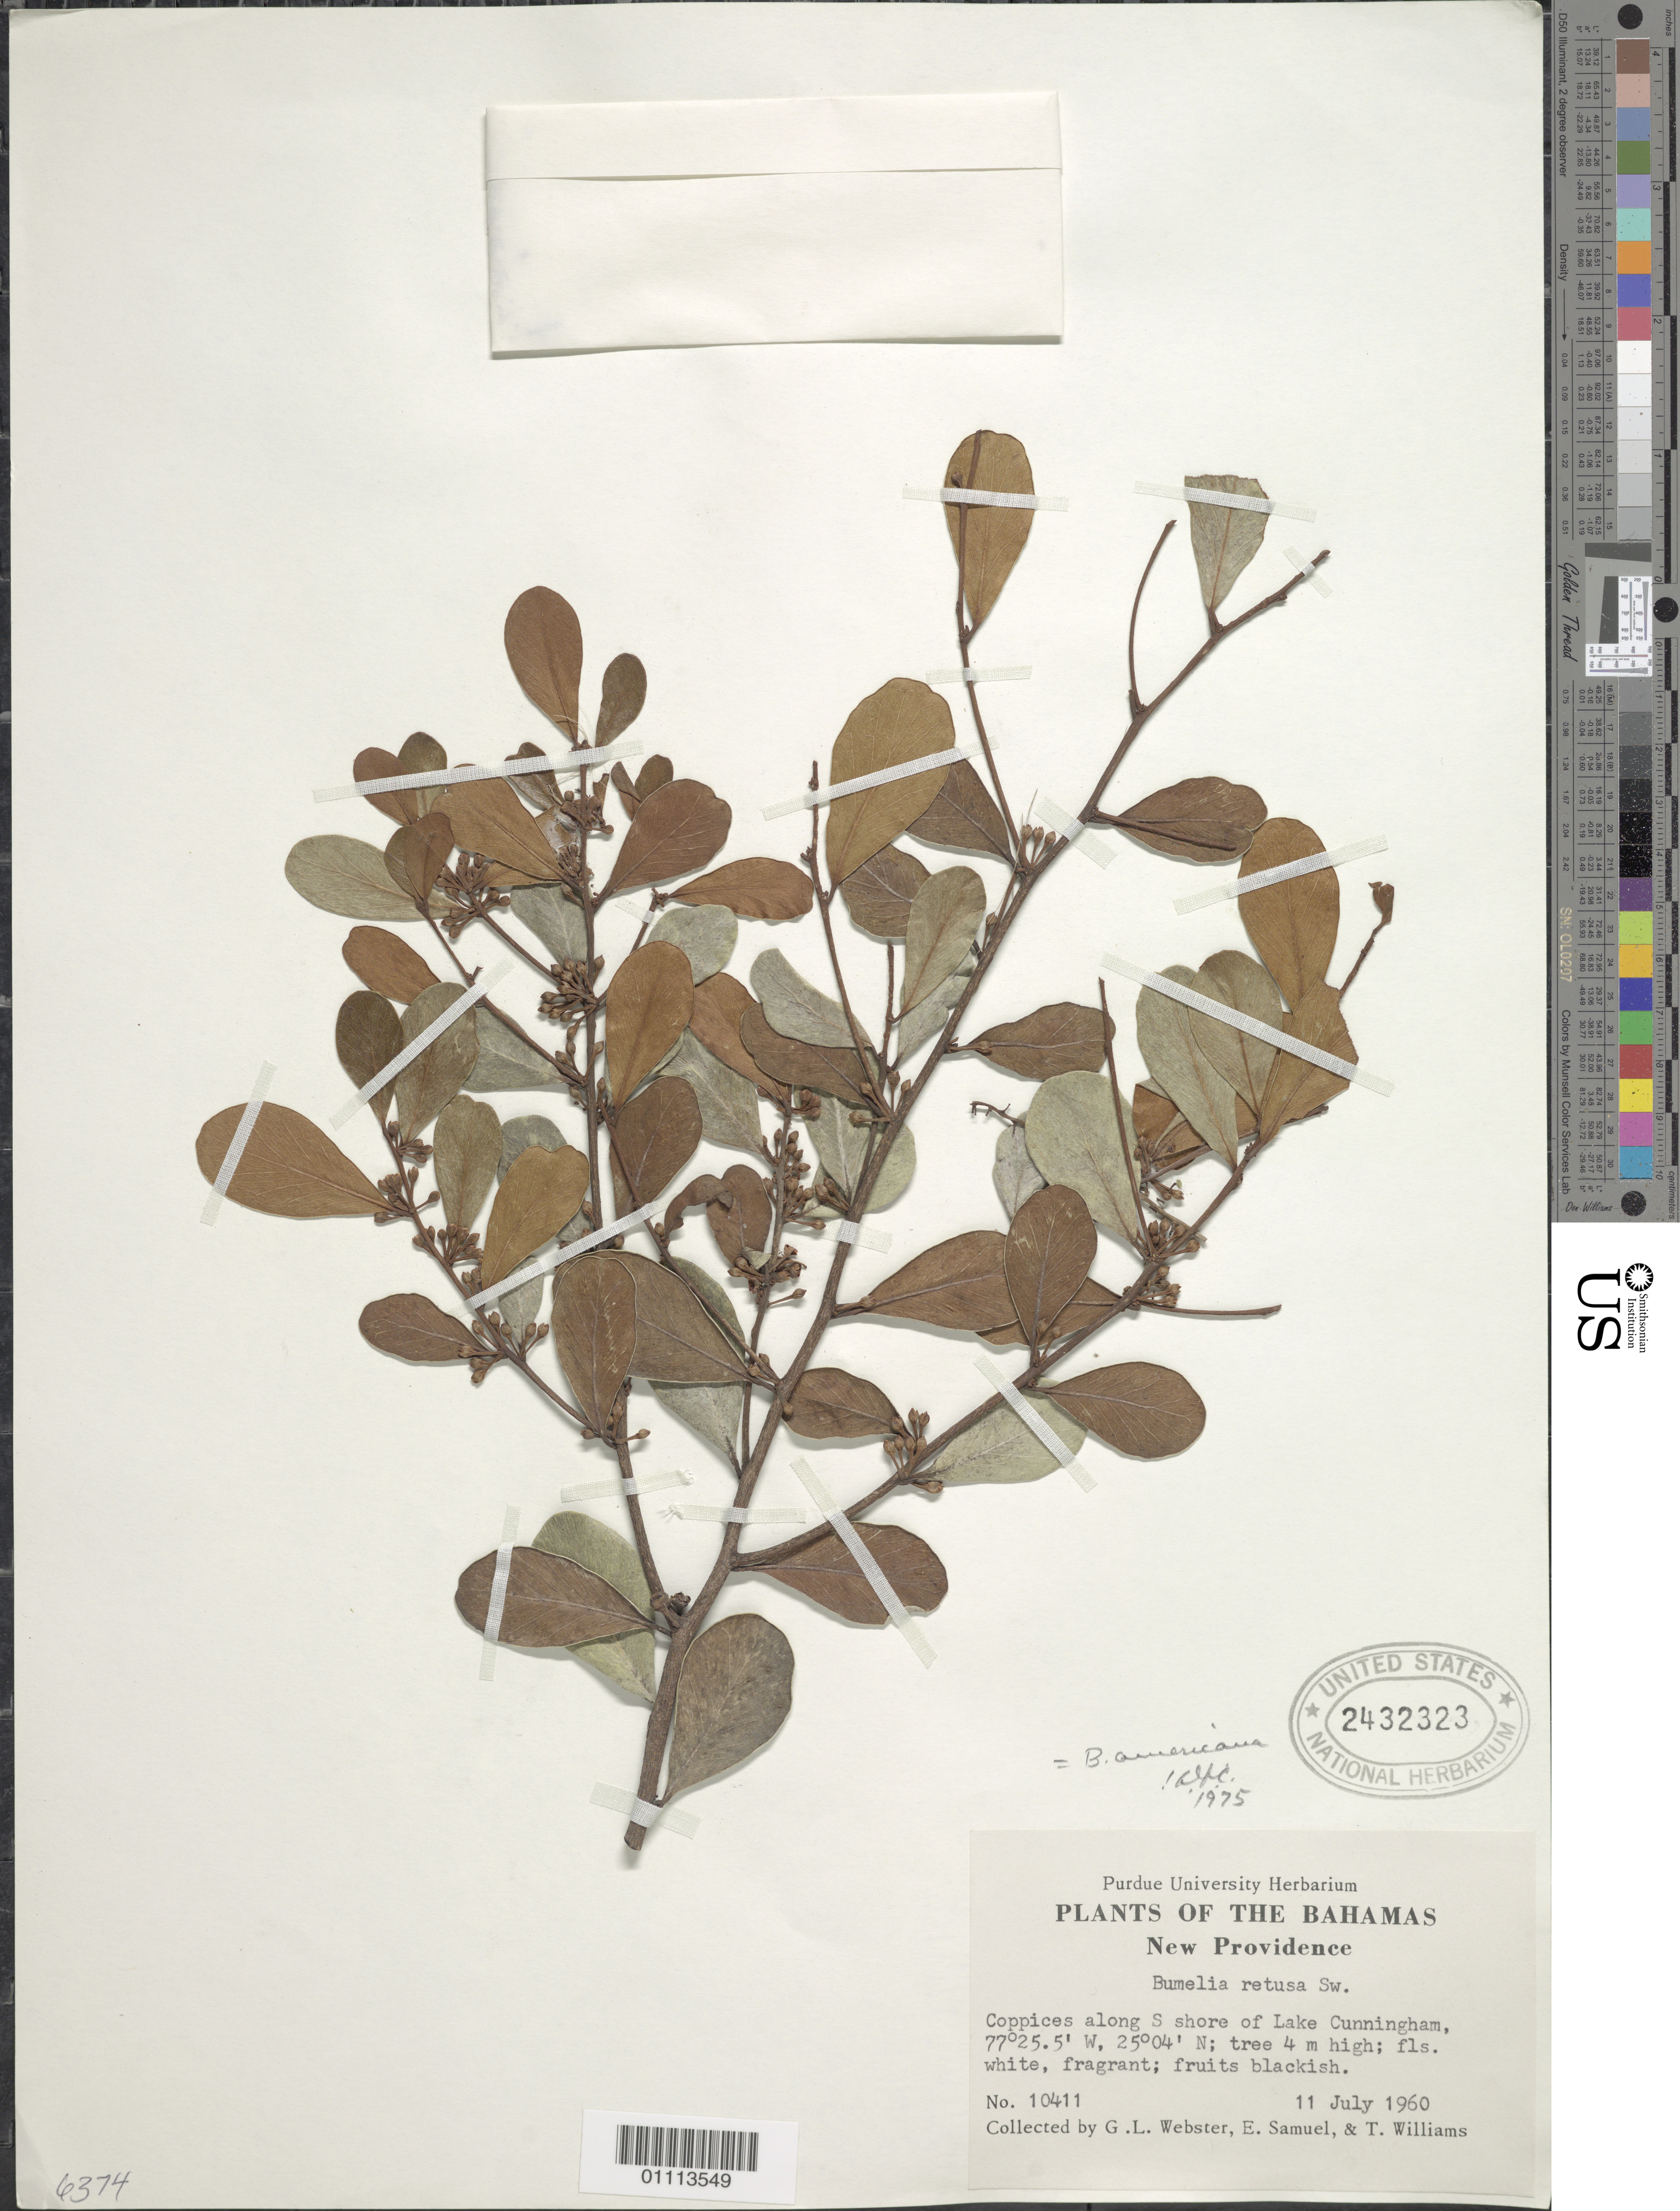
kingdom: Plantae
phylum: Tracheophyta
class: Magnoliopsida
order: Ericales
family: Sapotaceae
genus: Sideroxylon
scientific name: Sideroxylon americanum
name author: (Mill.) T.D. Penn.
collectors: G. L. Webster, E. Samuel & T. Williams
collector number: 10411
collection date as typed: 11 Jul 1960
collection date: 1960-07-11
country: Bahamas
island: New Providence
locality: S shore of Lake Cunningham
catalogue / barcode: US 2432323